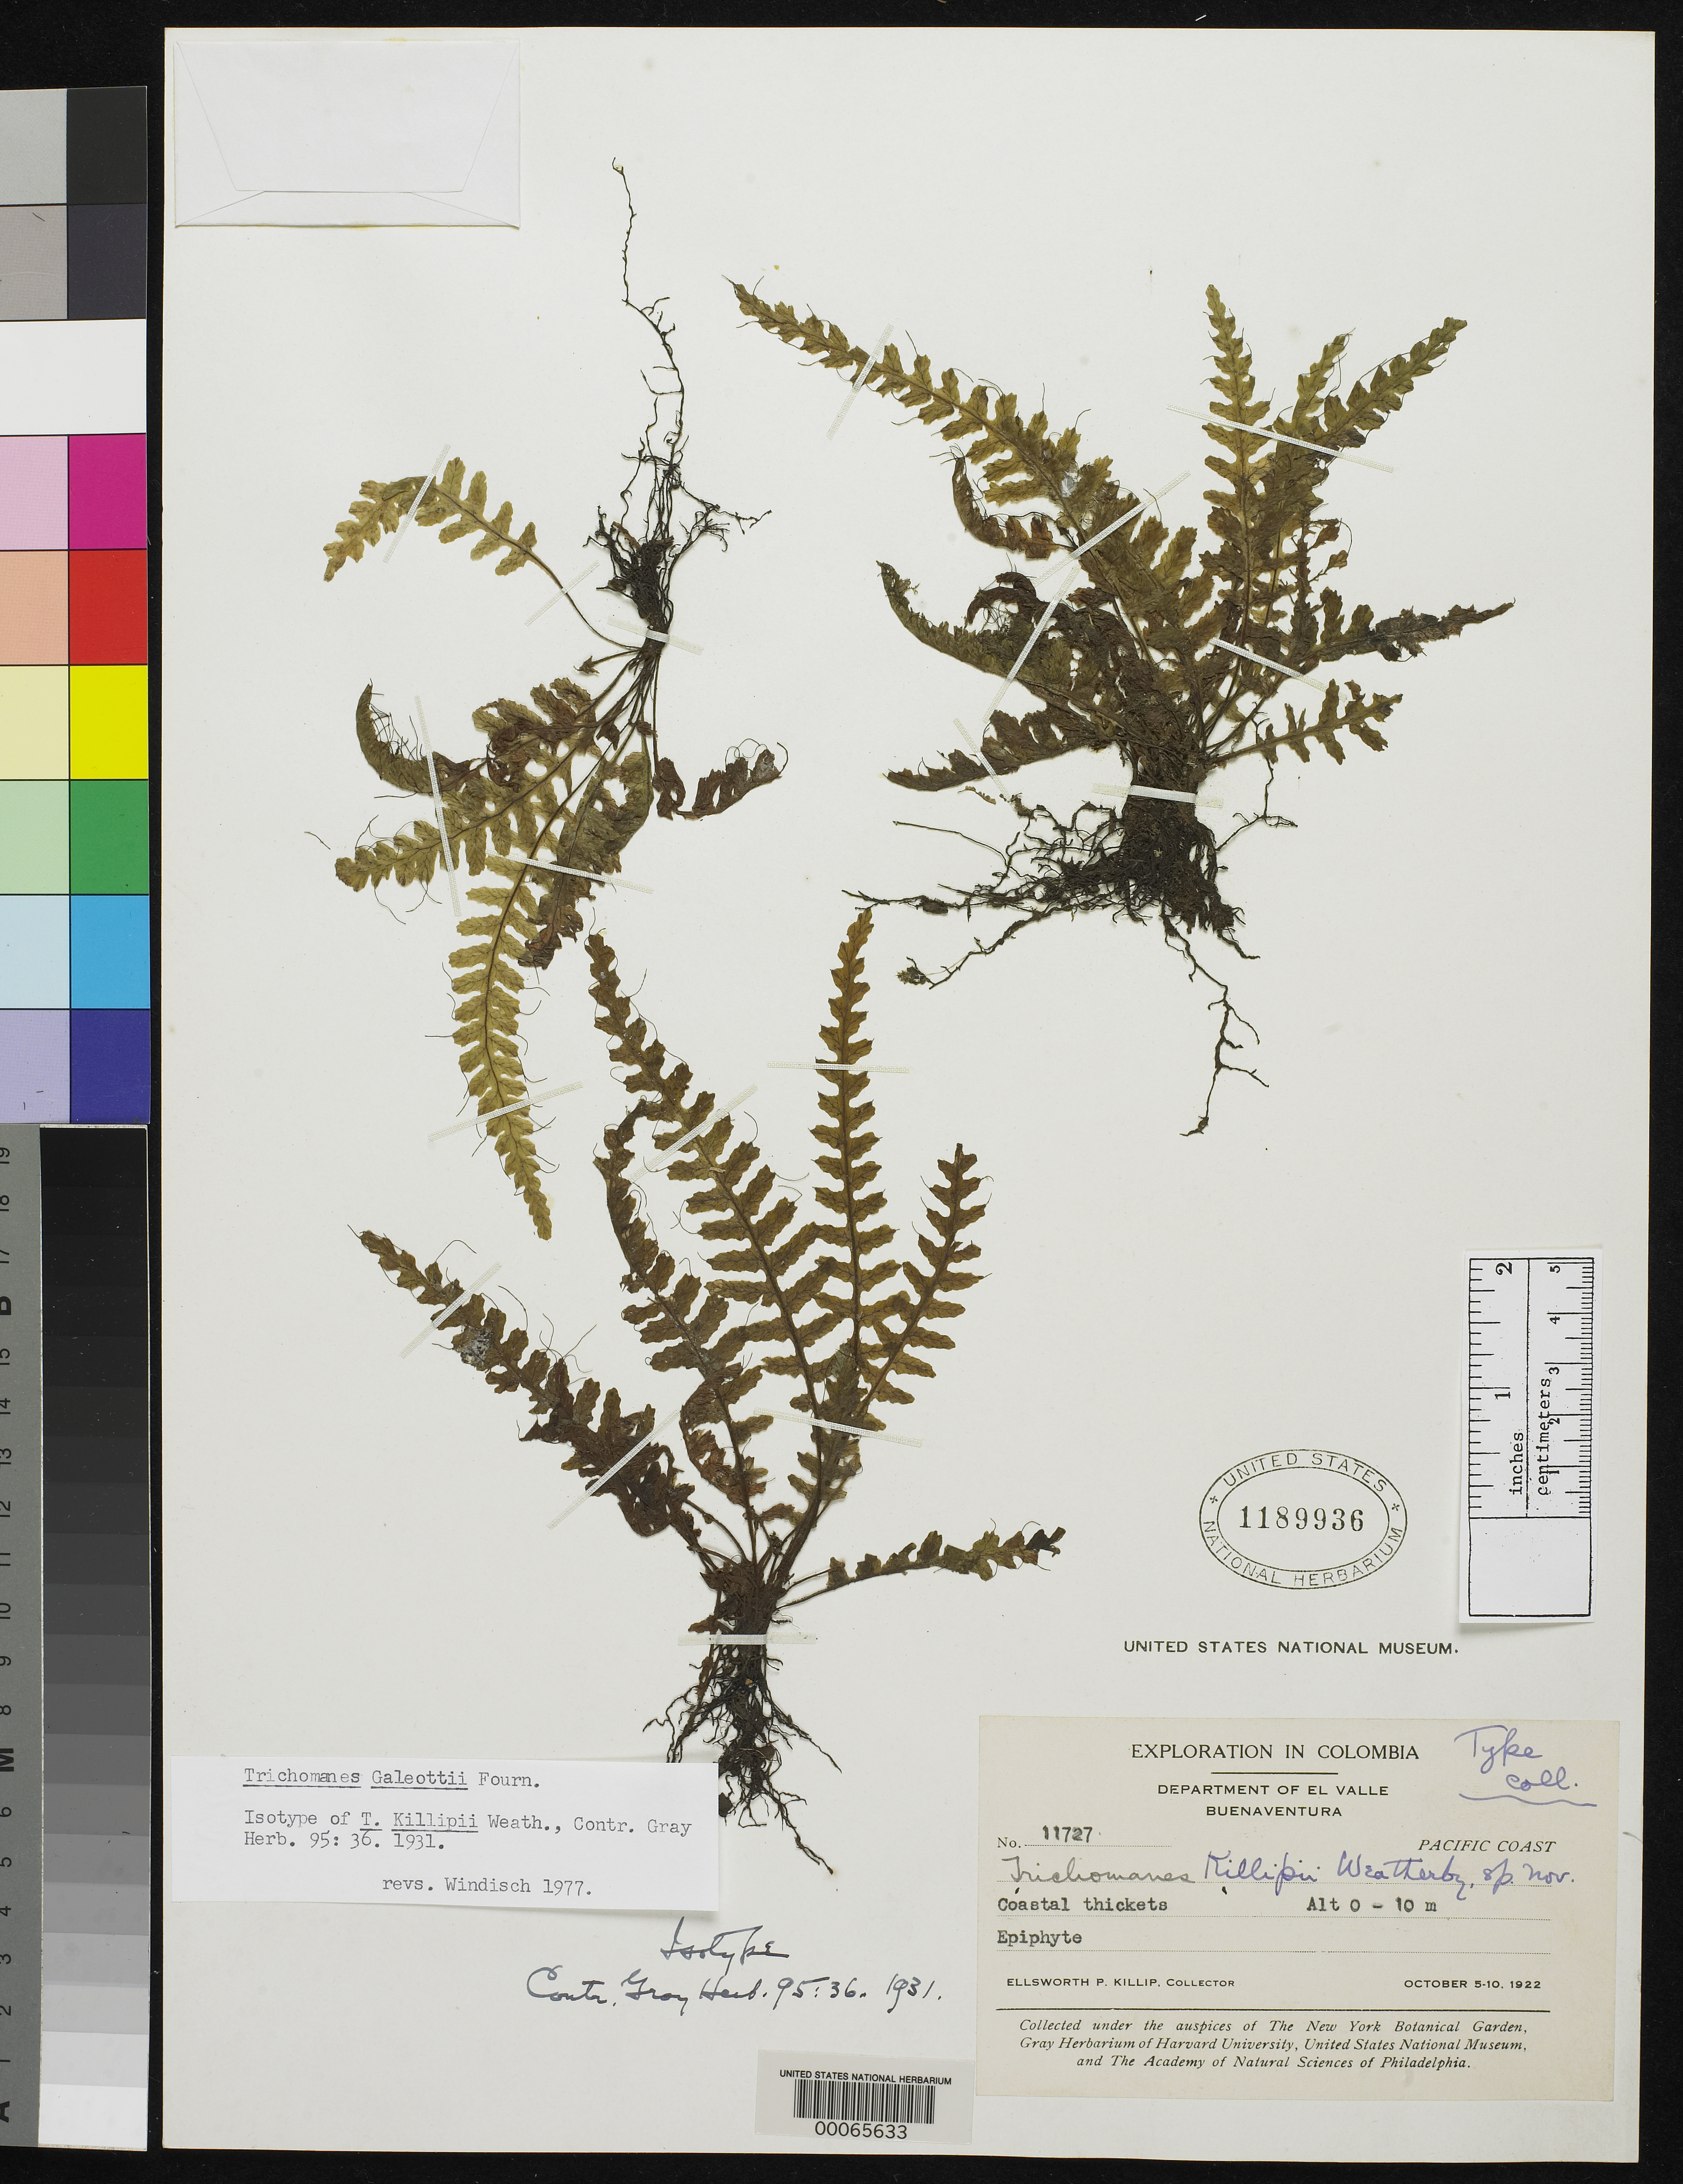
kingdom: Plantae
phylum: Tracheophyta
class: Polypodiopsida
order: Hymenophyllales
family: Hymenophyllaceae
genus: Trichomanes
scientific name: Trichomanes killipii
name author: Weath.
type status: Isotype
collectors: E. P. Killip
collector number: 11727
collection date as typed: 05 Oct 1922 to 10 Oct 1922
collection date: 1922-10-05/1922-10-10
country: Colombia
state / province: Valle del Cauca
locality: Buena Ventura, Pacific Coast.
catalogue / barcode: US 1189936